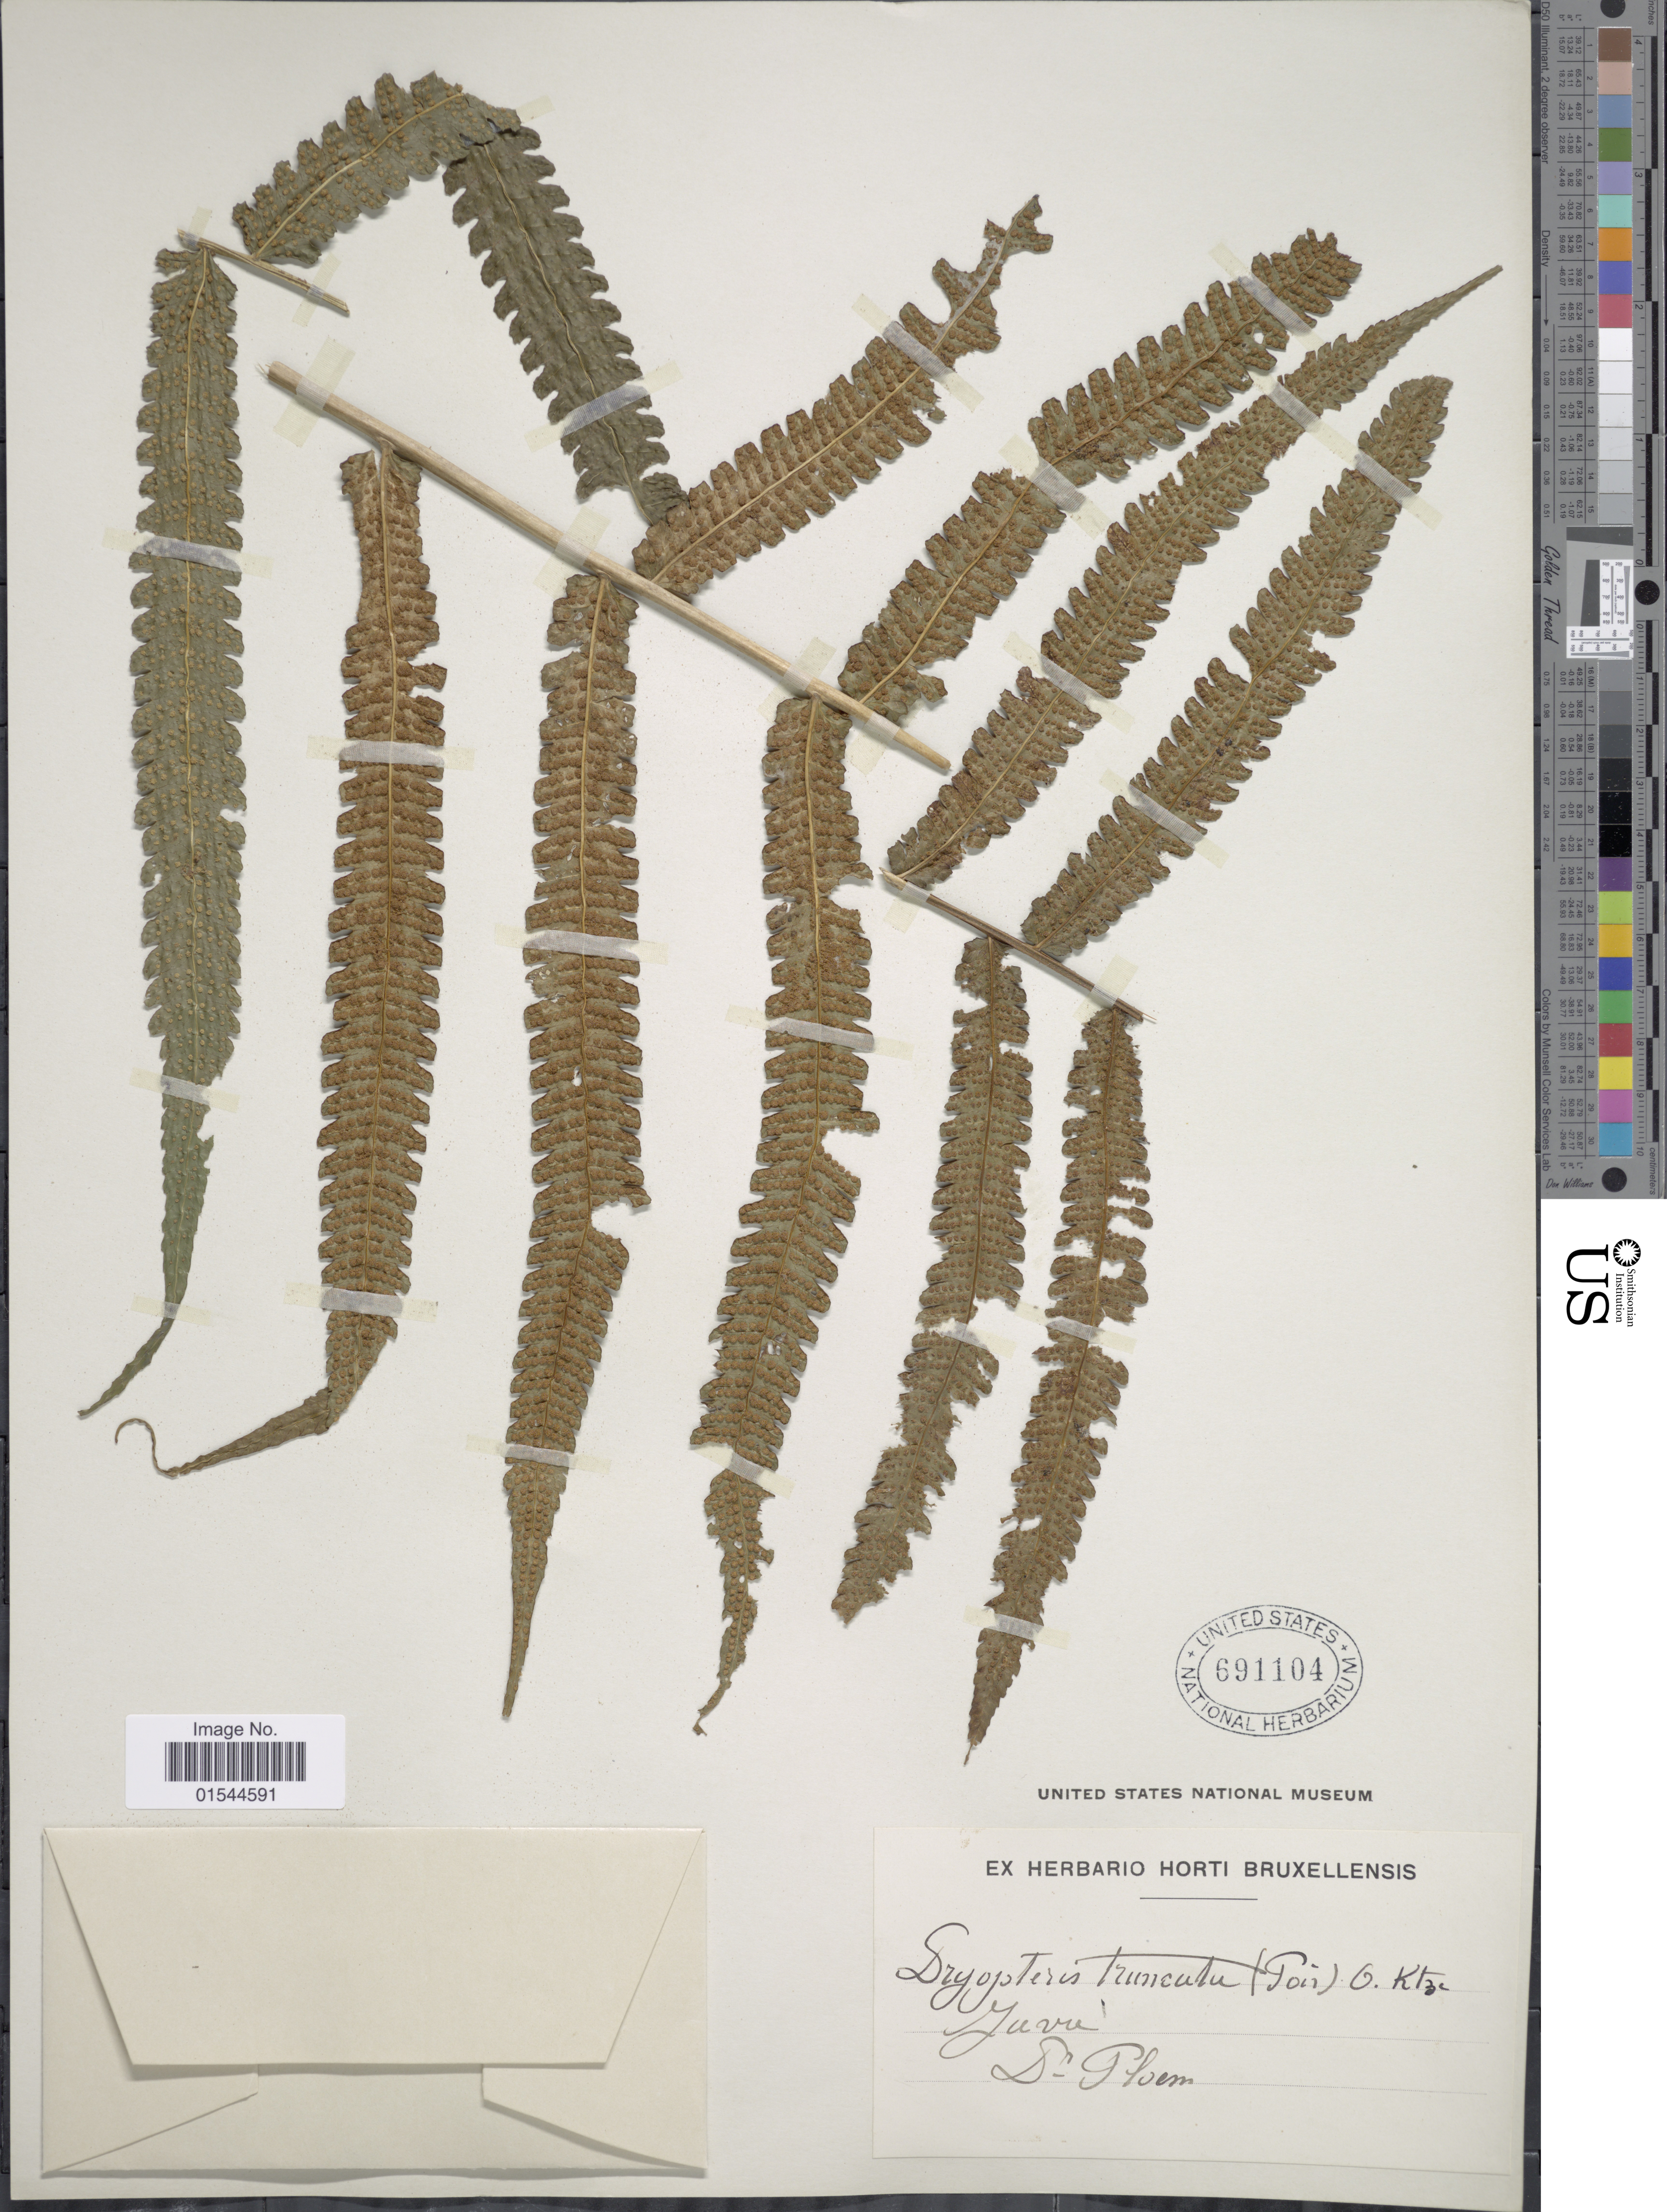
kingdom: Plantae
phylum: Tracheophyta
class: Polypodiopsida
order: Polypodiales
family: Thelypteridaceae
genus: Pneumatopteris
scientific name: Pneumatopteris truncata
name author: (Poir.) Holttum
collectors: -. Ploem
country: Indonesia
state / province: Java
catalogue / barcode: US 691104